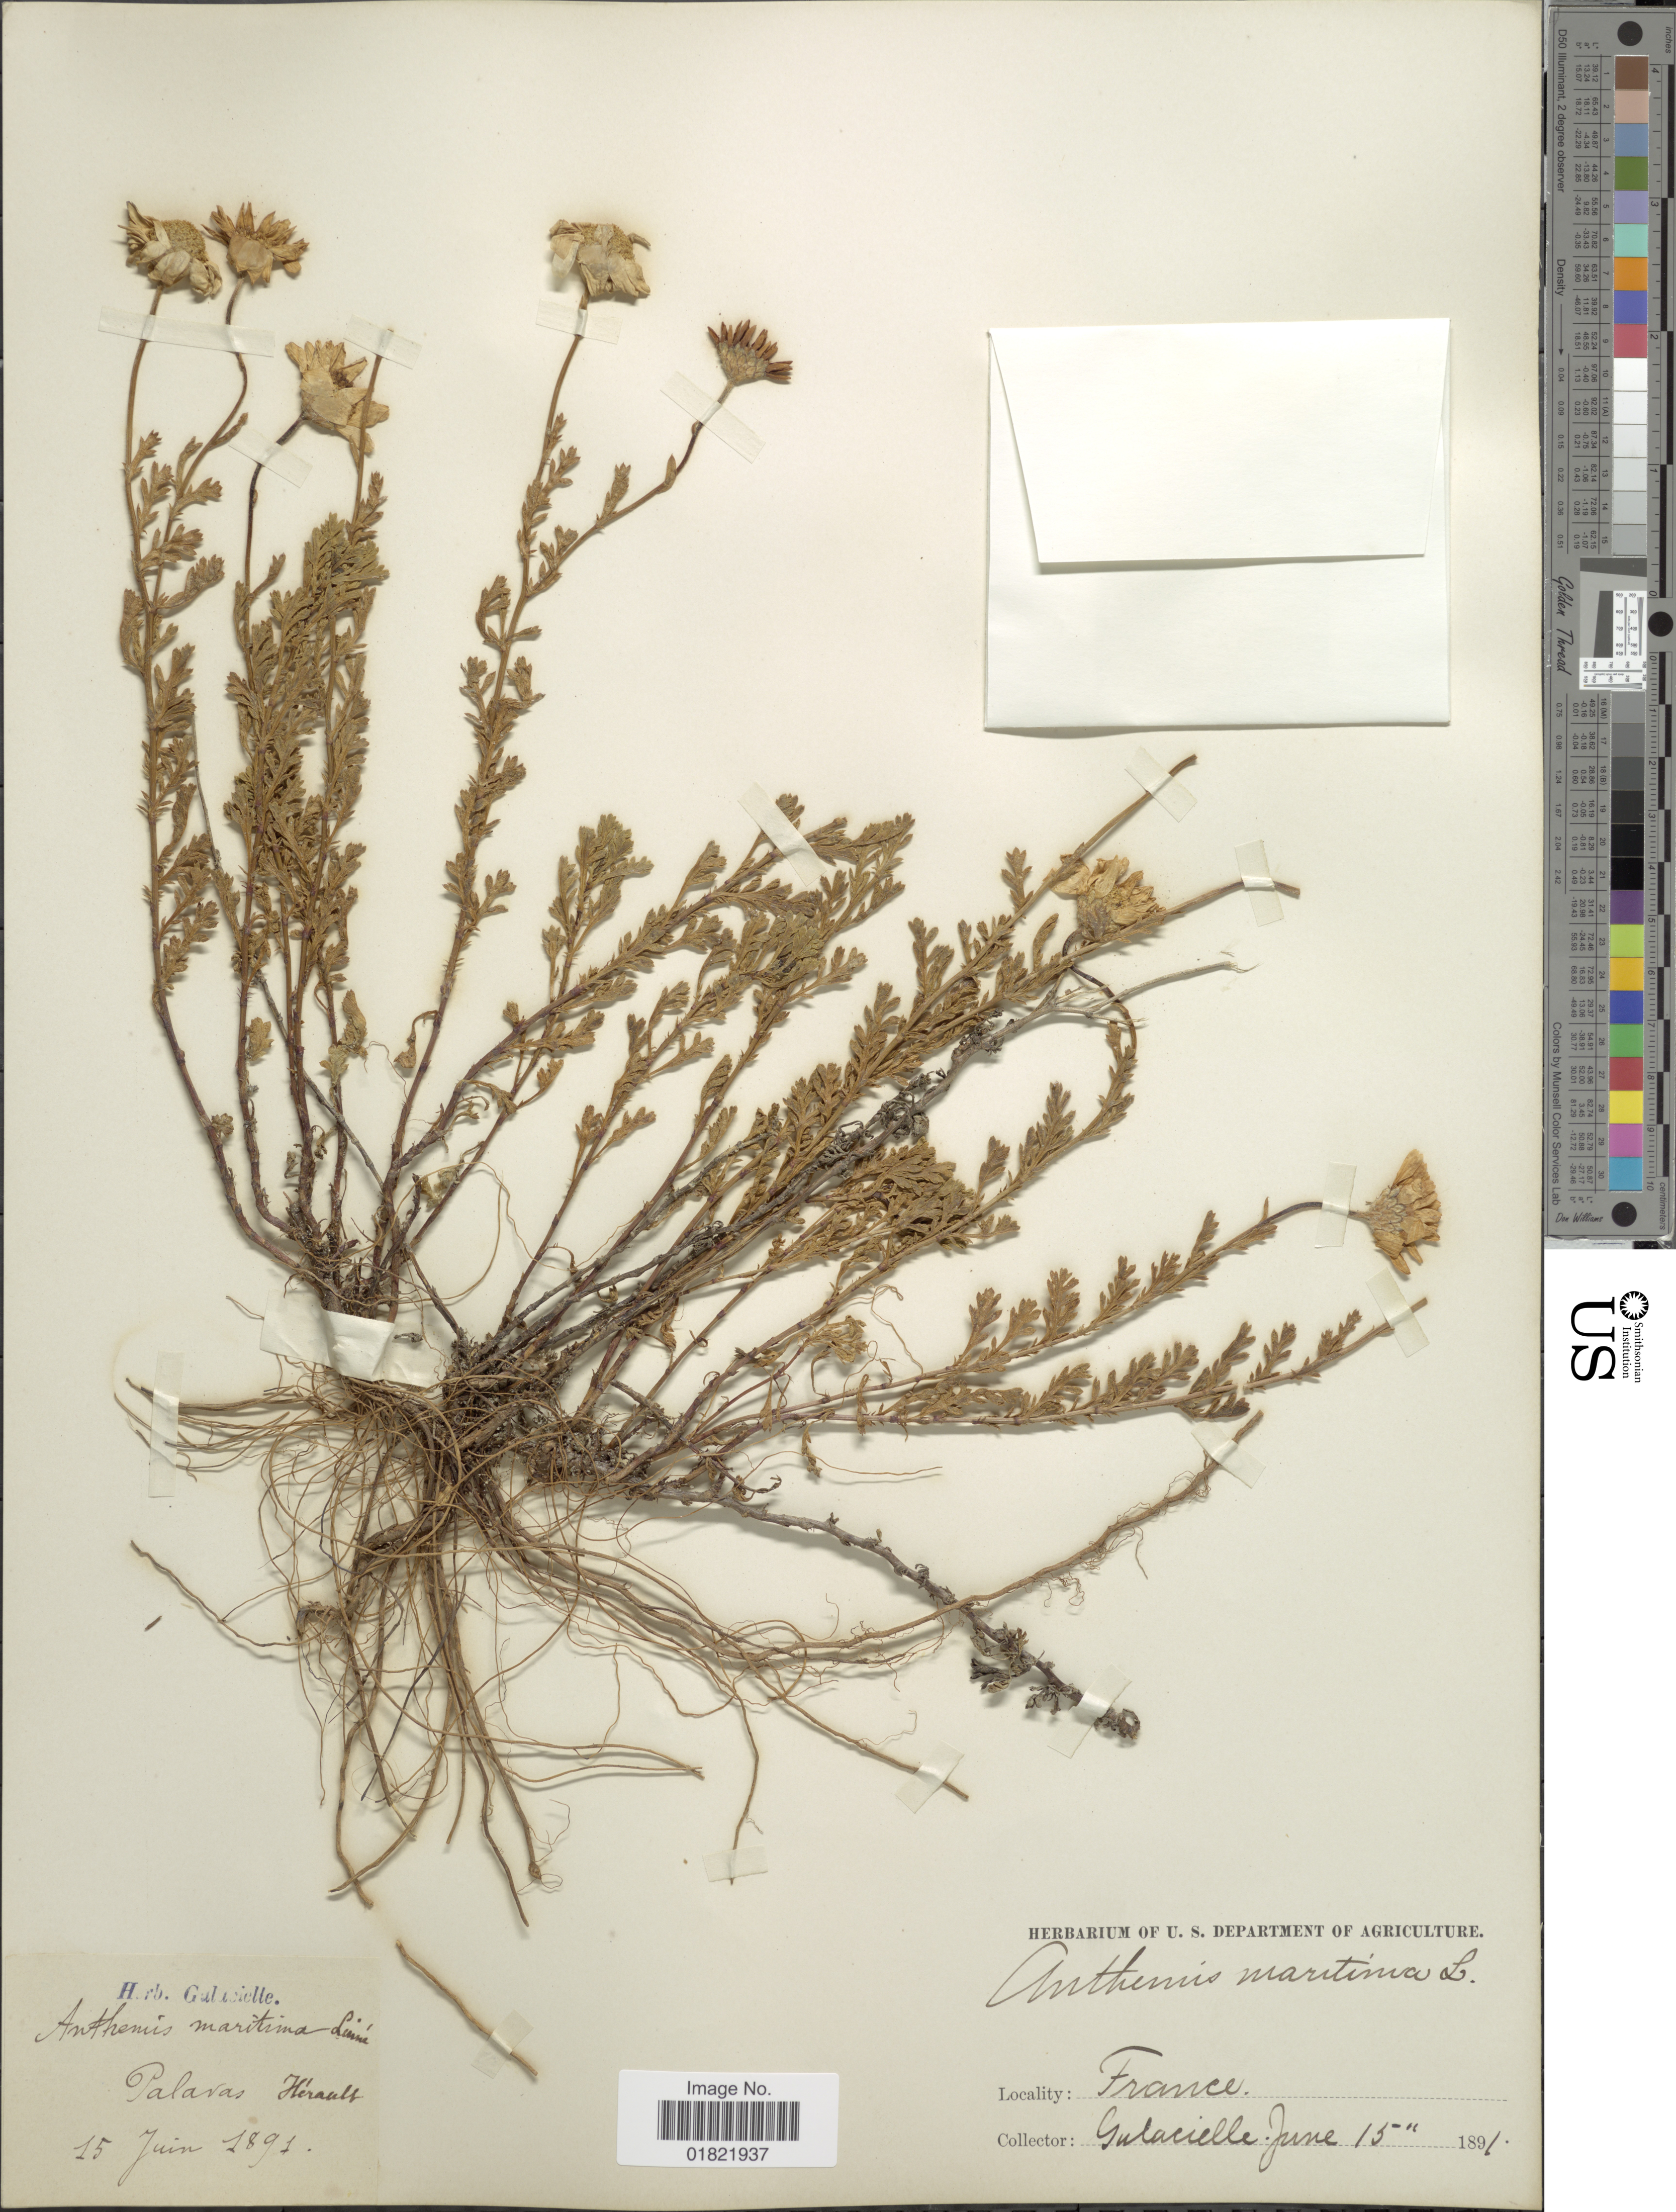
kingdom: Plantae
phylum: Tracheophyta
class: Magnoliopsida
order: Asterales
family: Asteraceae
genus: Anthemis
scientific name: Anthemis maritima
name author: L.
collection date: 1891-06-15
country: France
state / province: Occitanie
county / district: Hérault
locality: Palavas, Herault